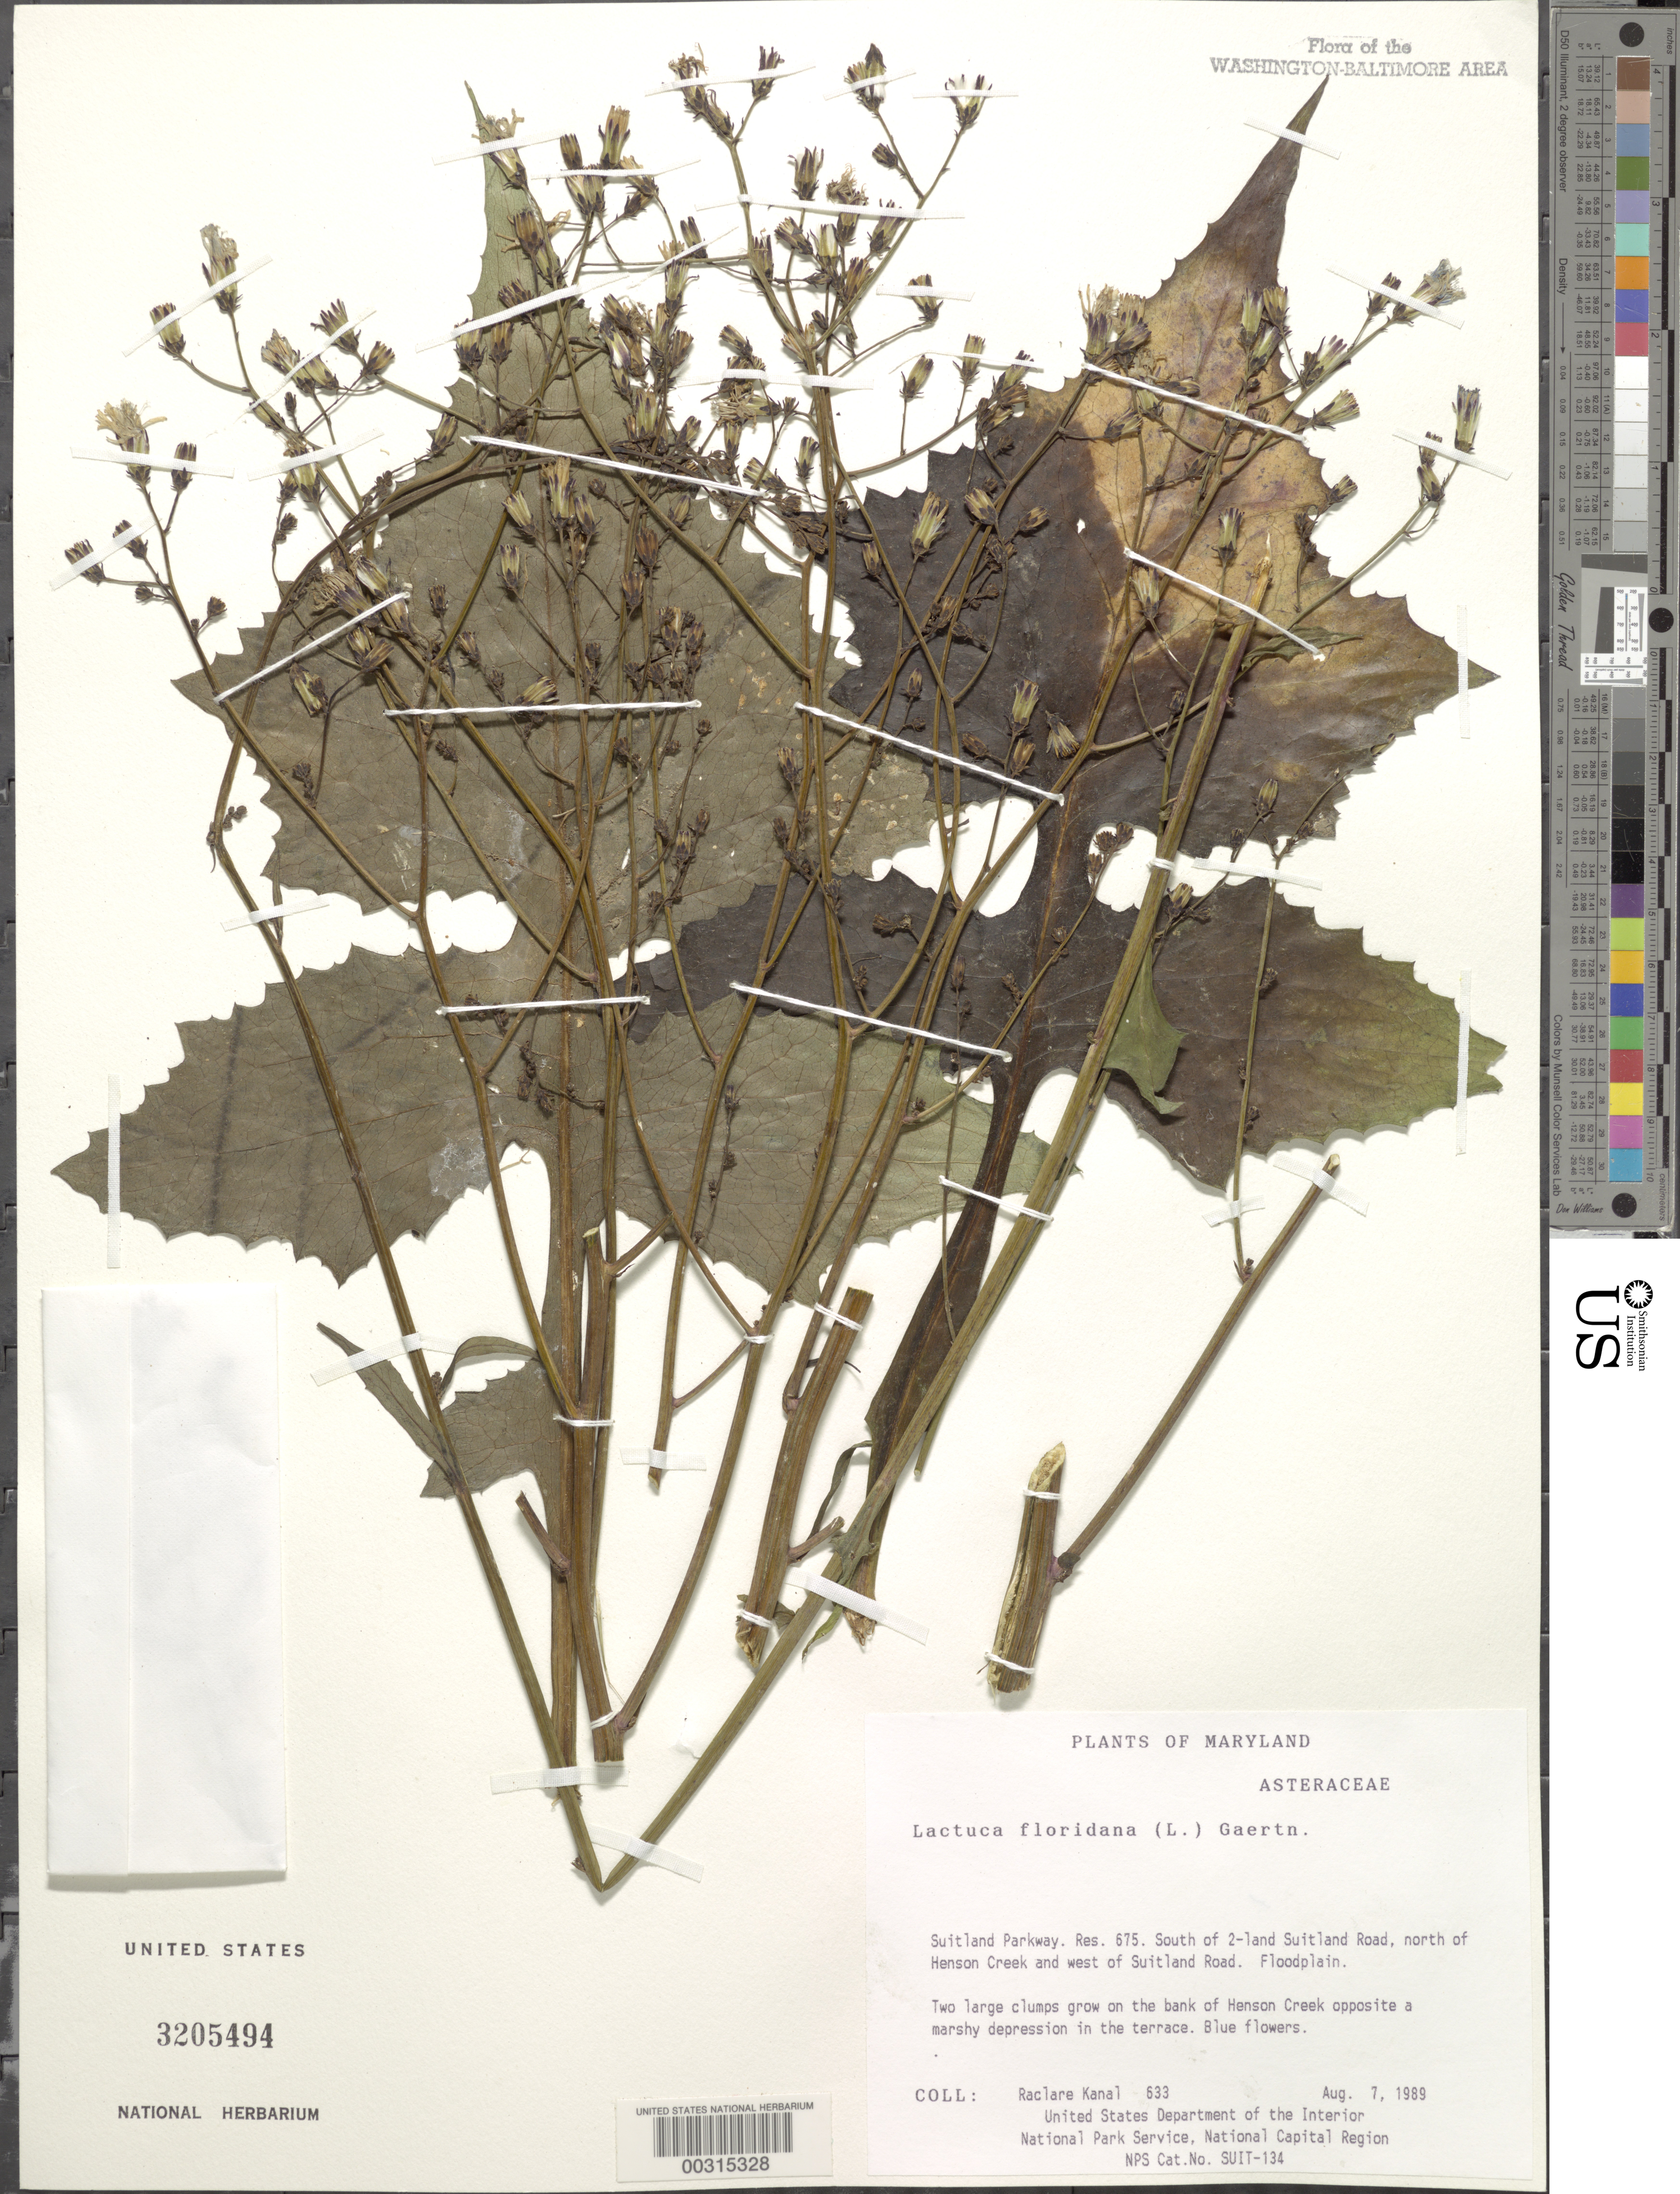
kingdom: Plantae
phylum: Tracheophyta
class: Magnoliopsida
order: Asterales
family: Asteraceae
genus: Lactuca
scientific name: Lactuca floridana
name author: (L.) Gaertn.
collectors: R. Kanal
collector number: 633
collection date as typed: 07 Aug 1989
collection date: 1989-08-07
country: United States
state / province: Maryland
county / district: Prince George's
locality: Suitland Parkway, Res 675, S of Suitland Parkway, N of Henson Creek and W of Suitland Road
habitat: Floodplain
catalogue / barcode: US 3205494